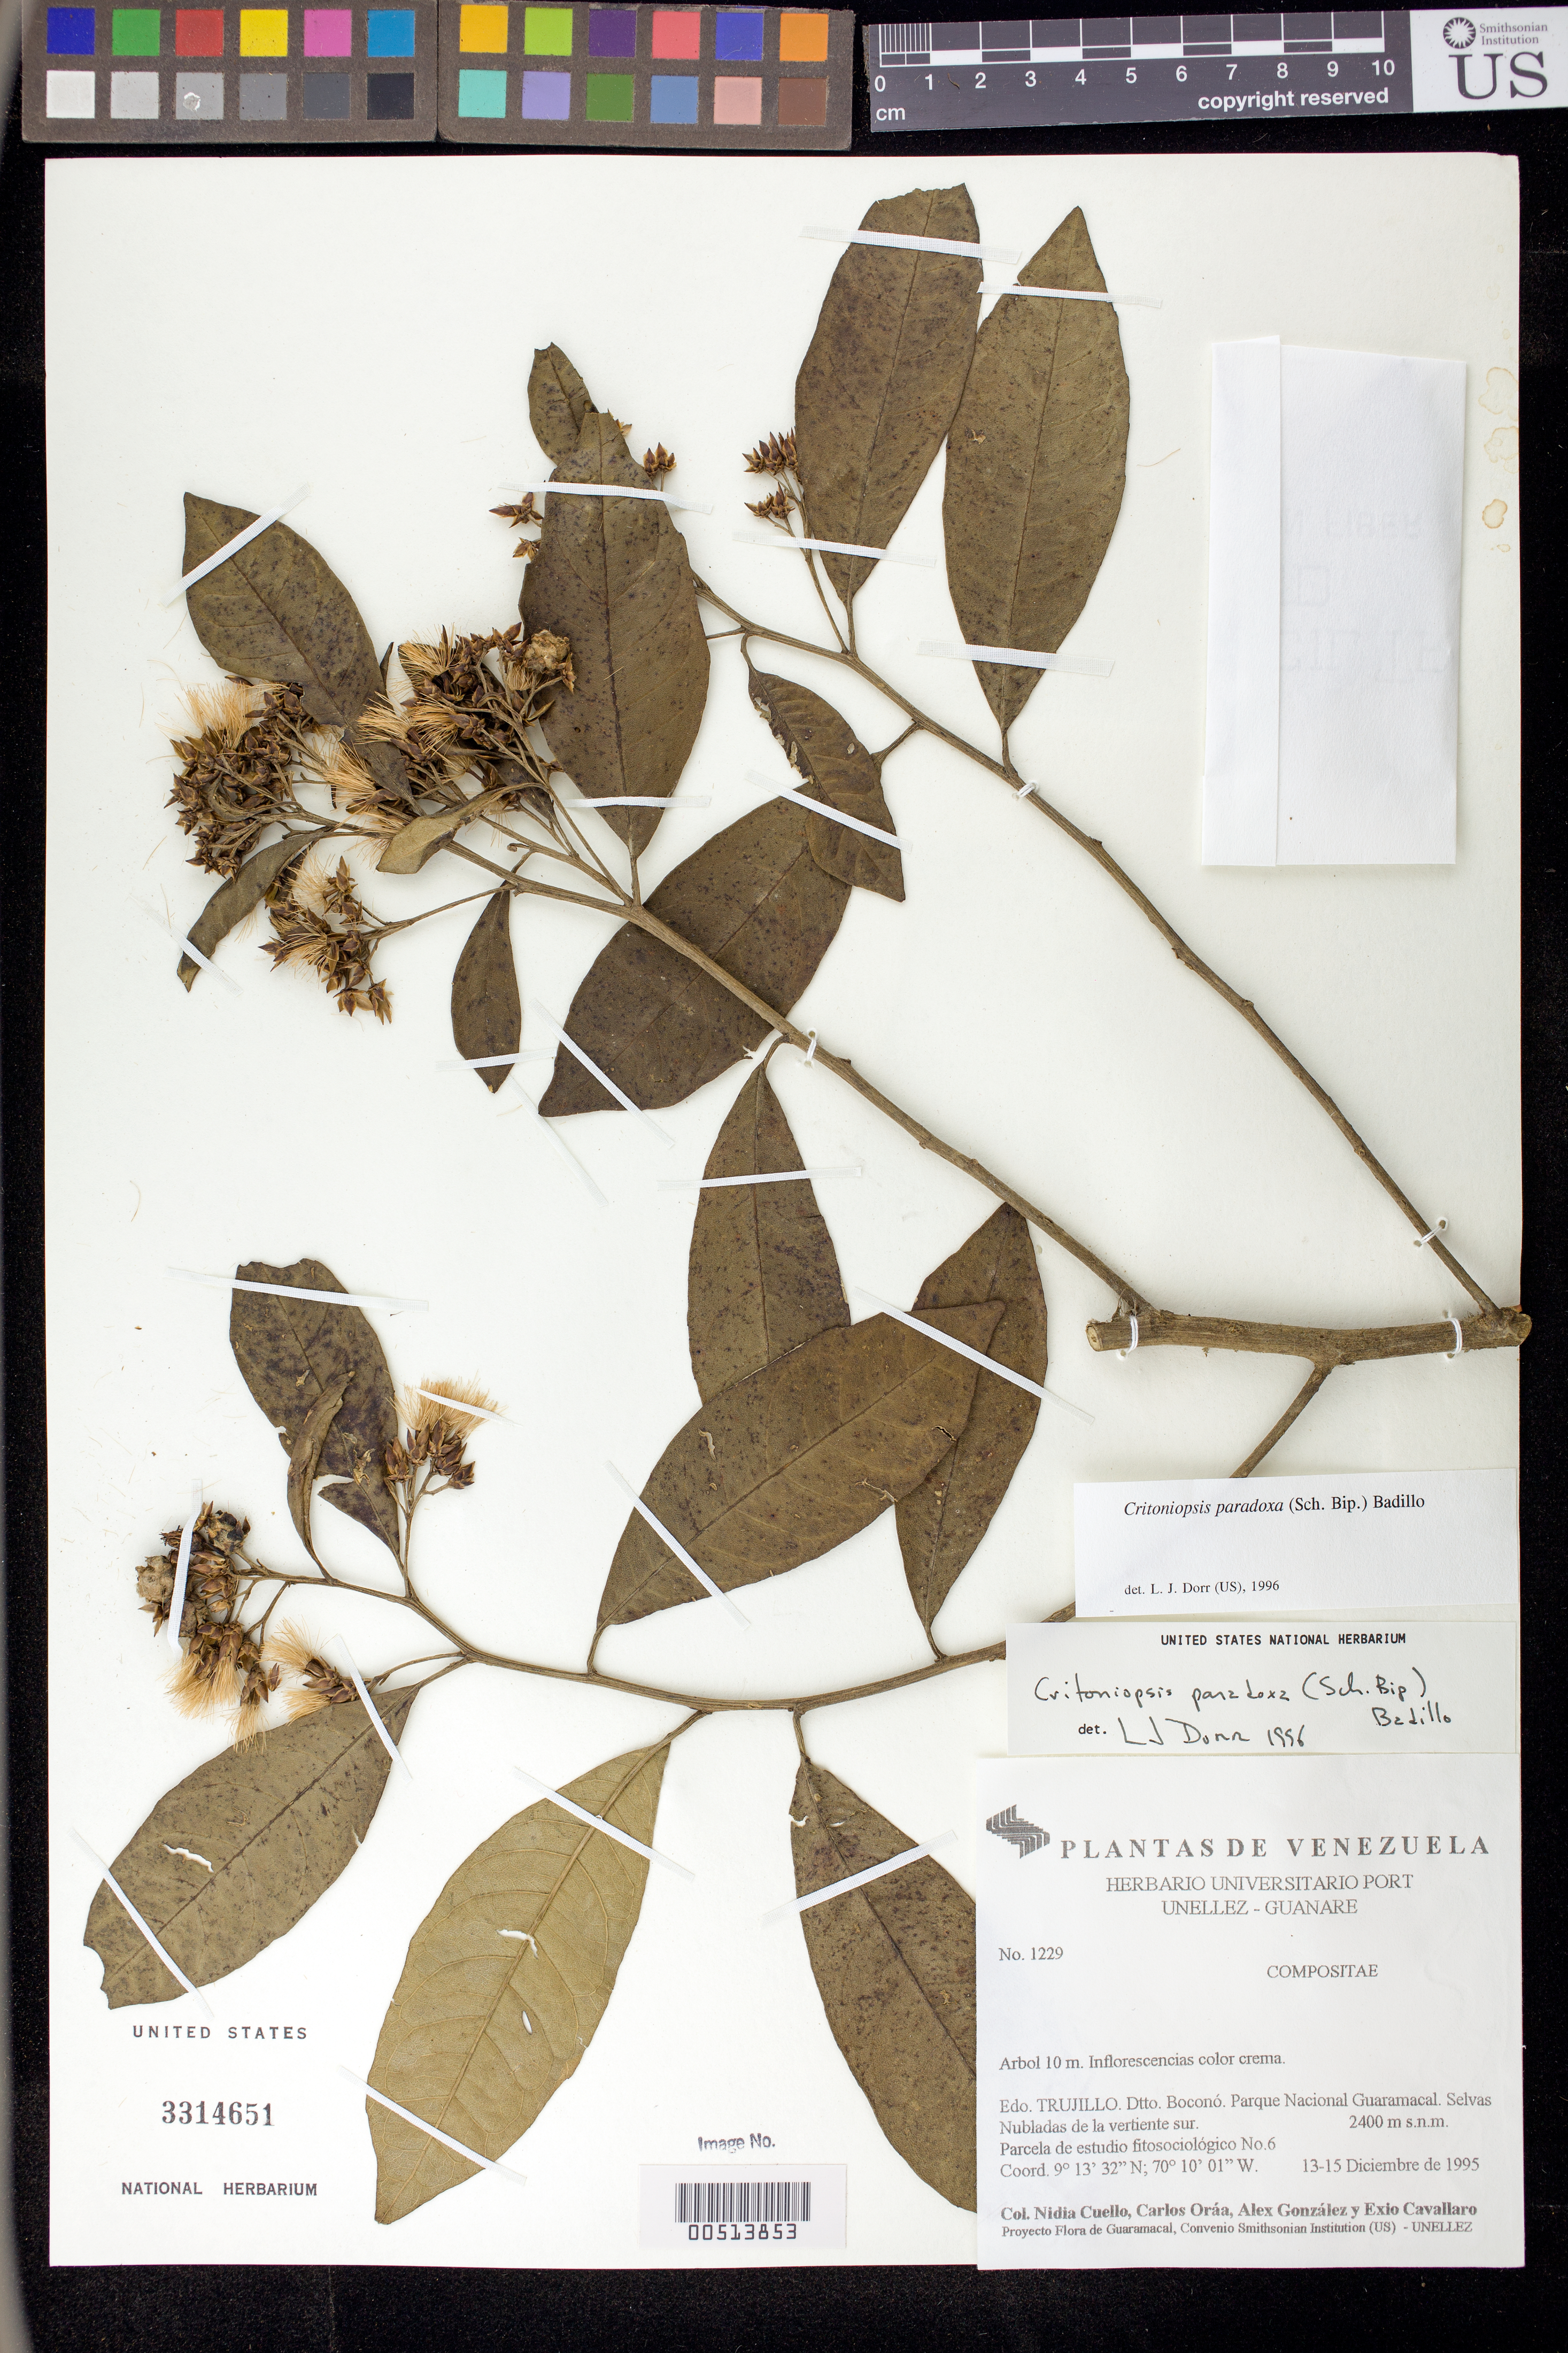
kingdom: Plantae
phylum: Tracheophyta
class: Magnoliopsida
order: Asterales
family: Asteraceae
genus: Critoniopsis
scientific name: Critoniopsis paradoxa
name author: (Sch. Bip.) V.M. Badillo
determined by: Dorr, L. J., (BOT), Smithsonian Institution - National Museum of Natural History (UNITED STATES)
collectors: N. L. Cuello, C. Oráa, A. Gonzáles & E. Cavallaro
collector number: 1229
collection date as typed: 13 Dec 1995 to 15 Dec 1995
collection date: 1995-12-13/1995-12-15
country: Venezuela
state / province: Trujillo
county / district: Boconó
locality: Parque Nacional Guaramacal, vertiente S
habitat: Selvas Nubladas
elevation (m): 2400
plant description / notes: PORT, US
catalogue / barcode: US 3314651